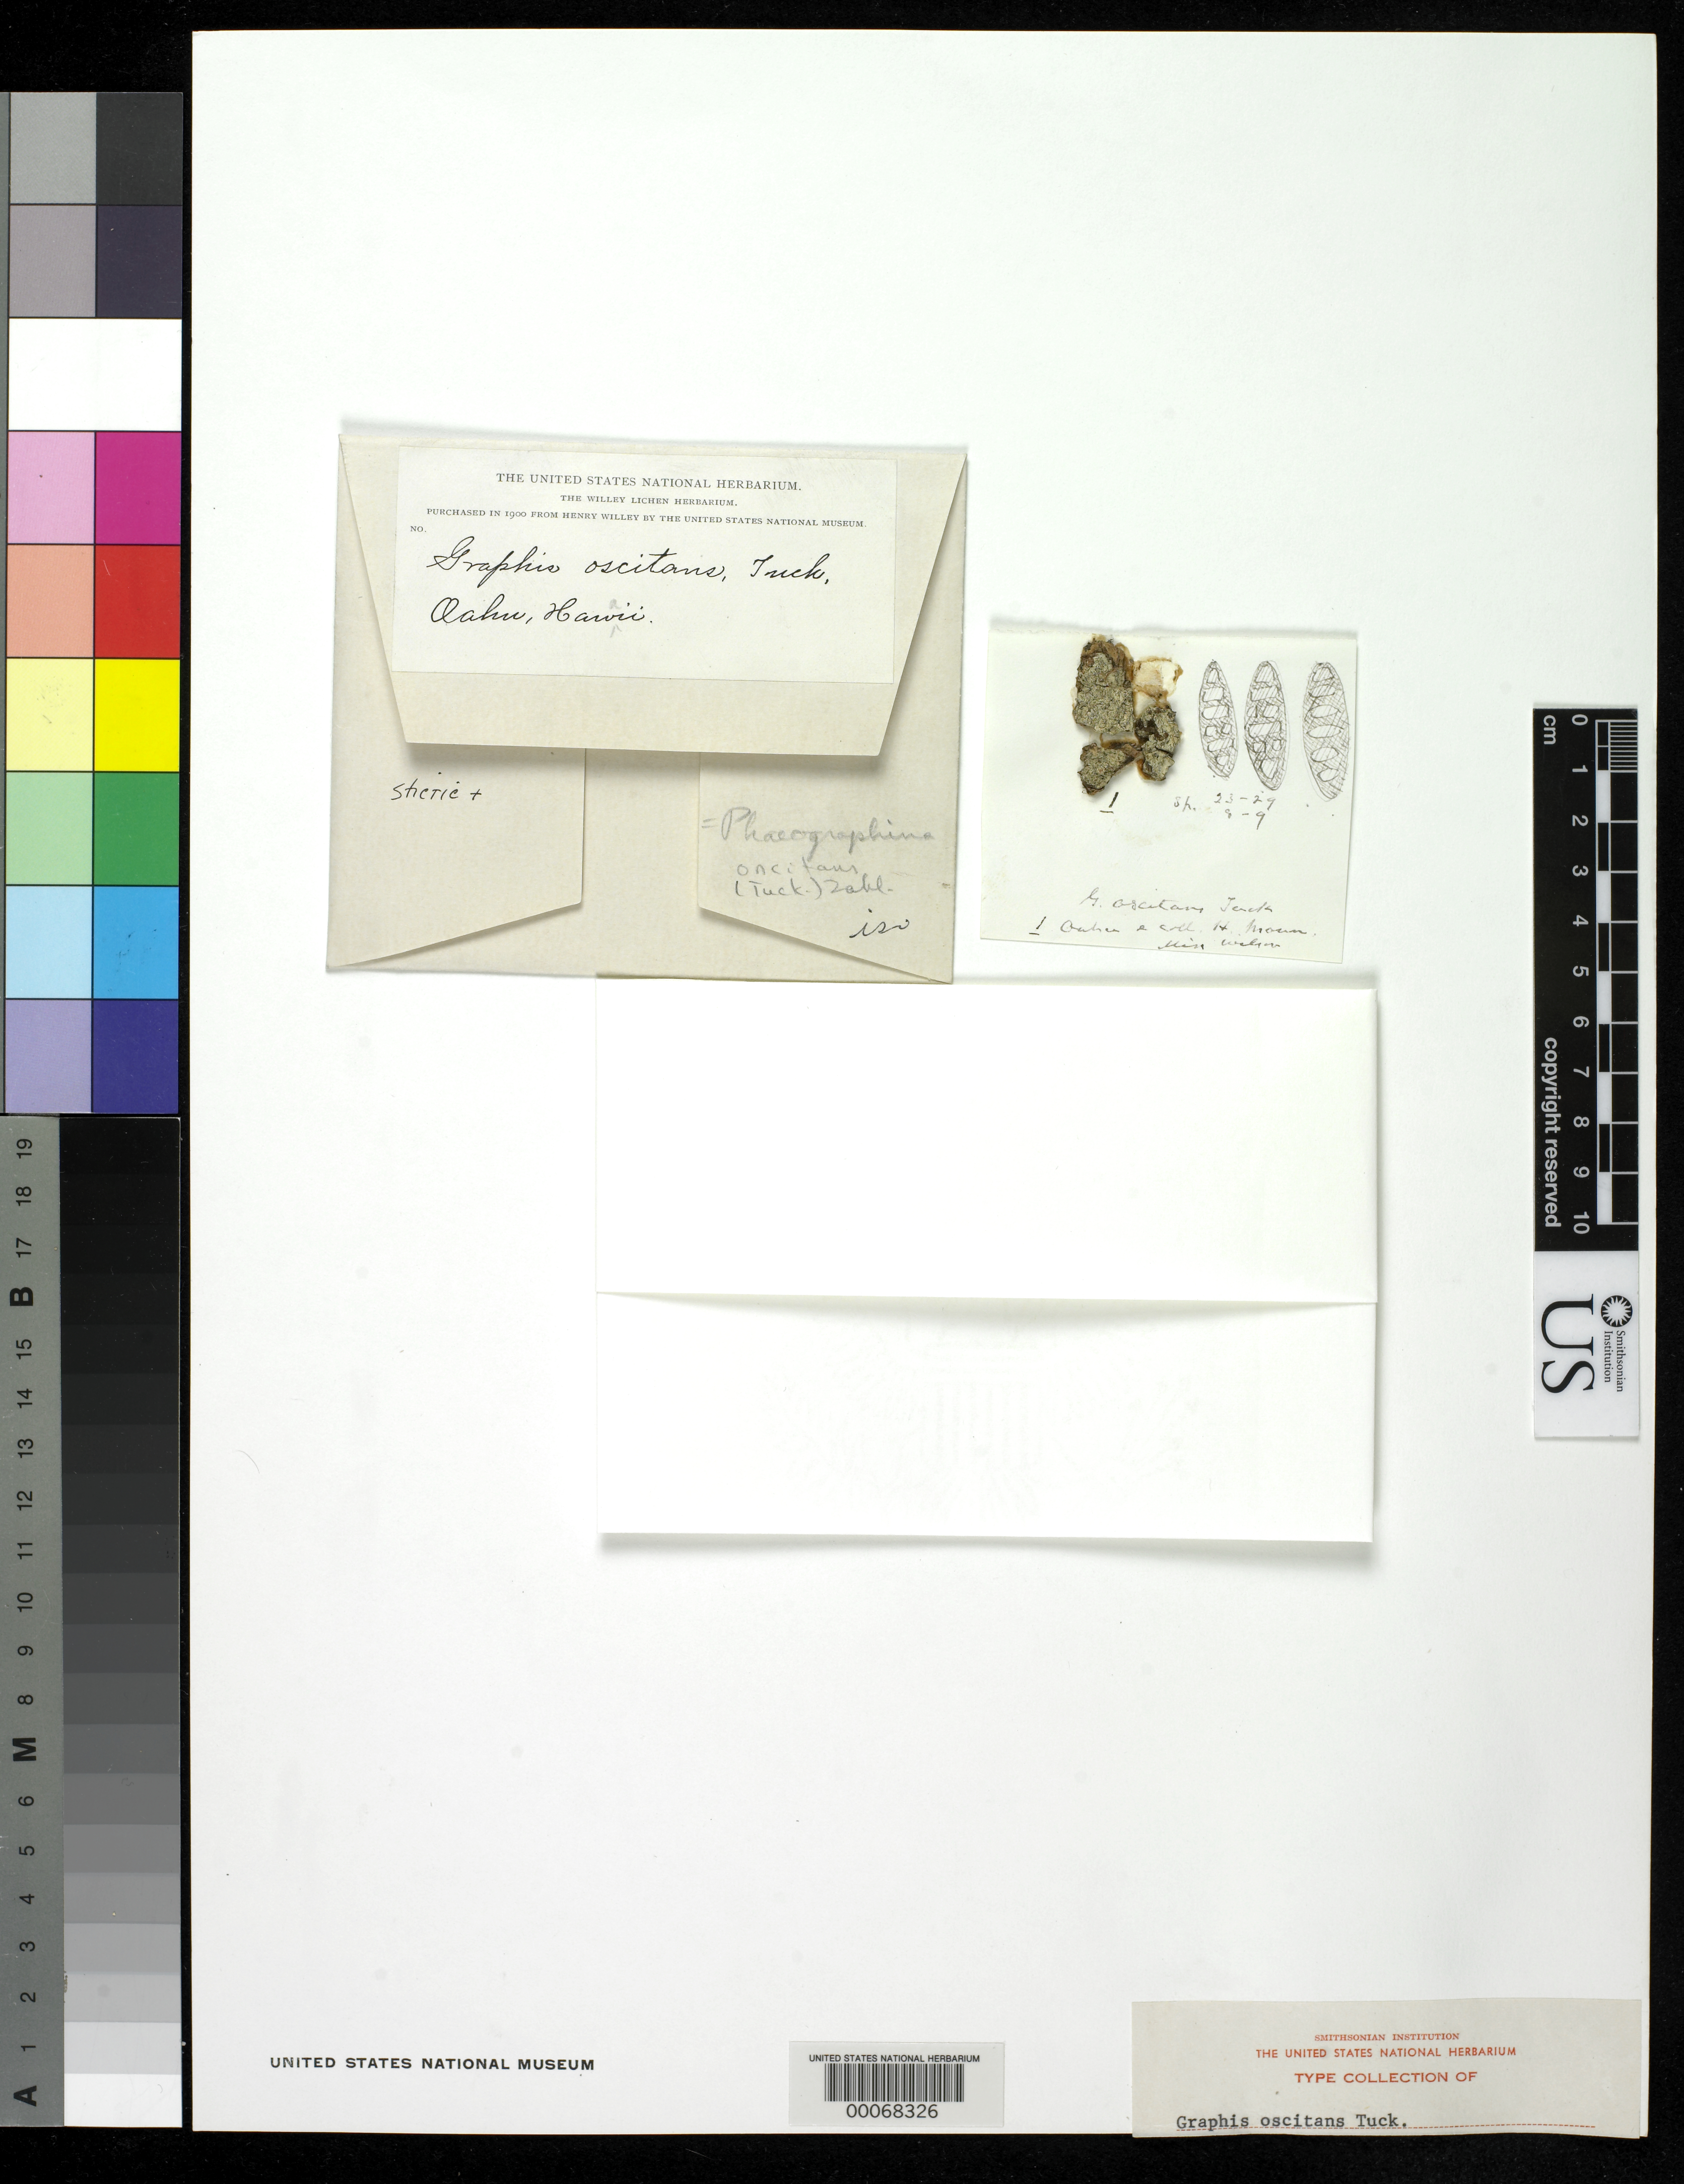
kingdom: Fungi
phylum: Ascomycota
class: Lecanoromycetes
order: Ostropales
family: Graphidaceae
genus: Graphis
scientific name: Graphis oscitans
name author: Tuck.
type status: Isotype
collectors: H. Mann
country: United States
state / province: Hawaii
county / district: Honolulu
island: Oahu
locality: Oahu.